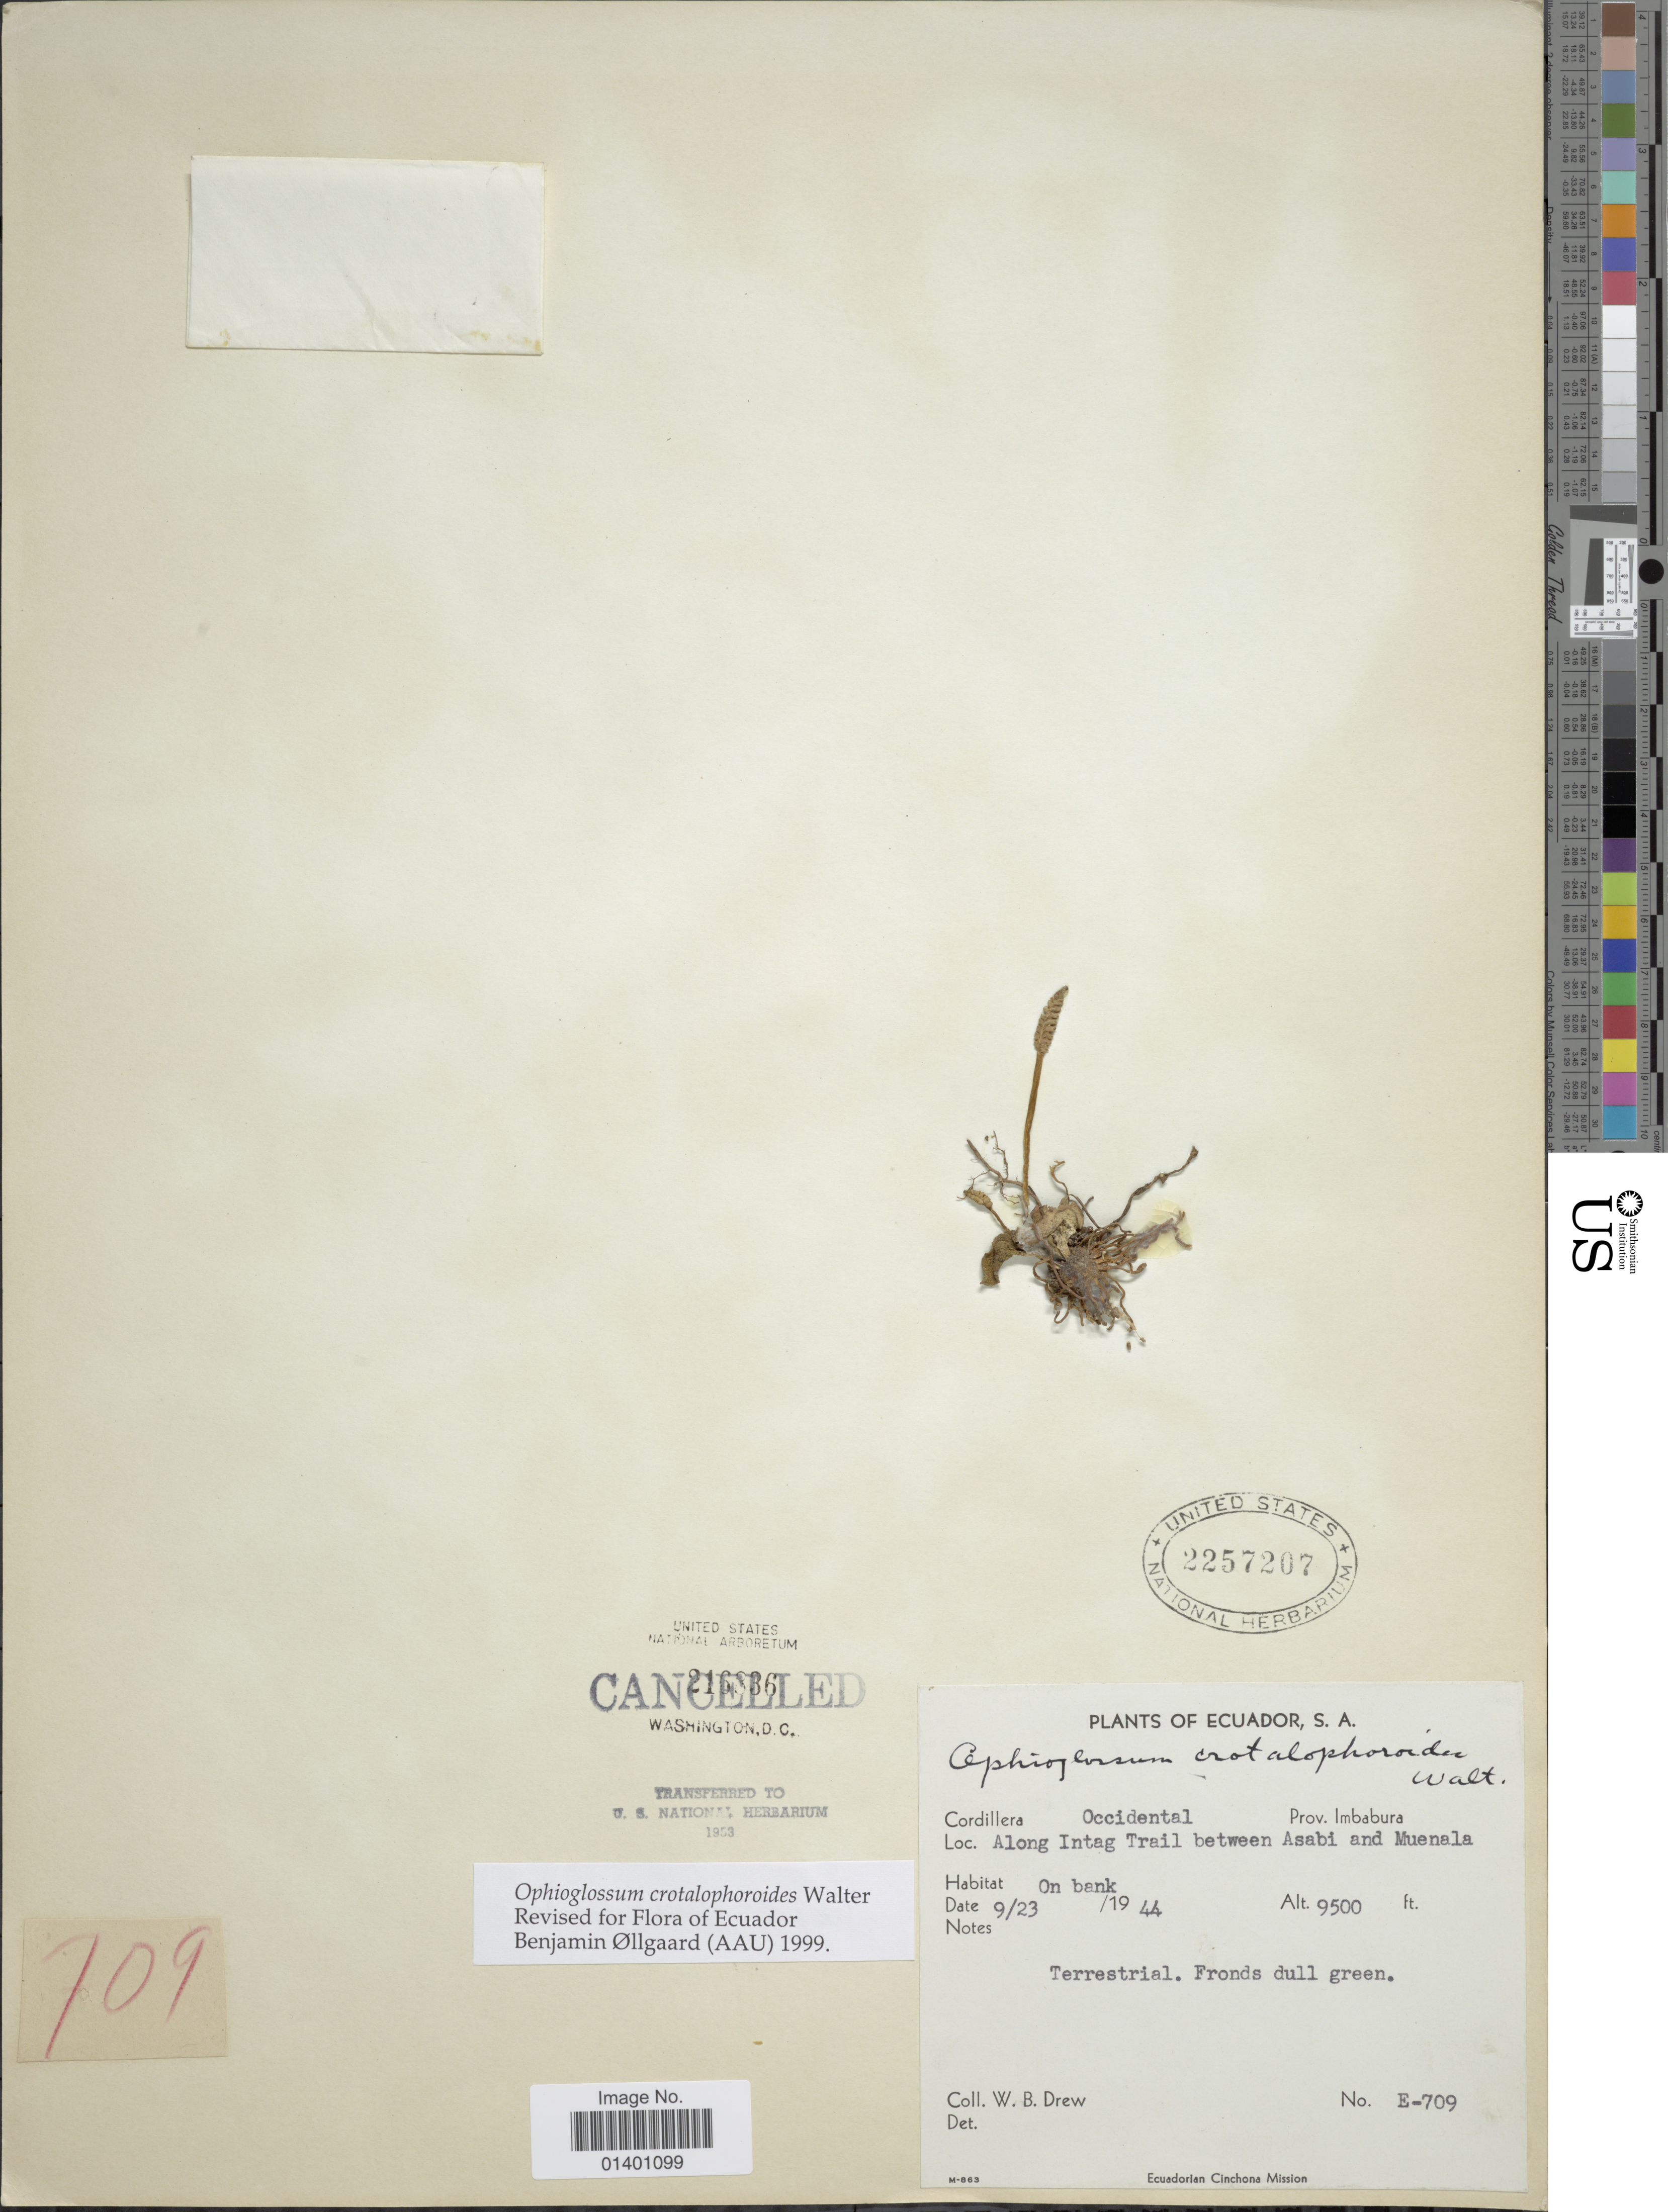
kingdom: Plantae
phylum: Tracheophyta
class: Polypodiopsida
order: Ophioglossales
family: Ophioglossaceae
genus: Ophioglossum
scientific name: Ophioglossum crotalophoroides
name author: Walter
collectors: W. B. Drew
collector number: E-709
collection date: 1944-09-23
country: Ecuador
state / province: Imbabura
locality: Cordillera Occidental, along Intag Trail between Asabi and Muenala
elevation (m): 2896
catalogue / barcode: US 2257207